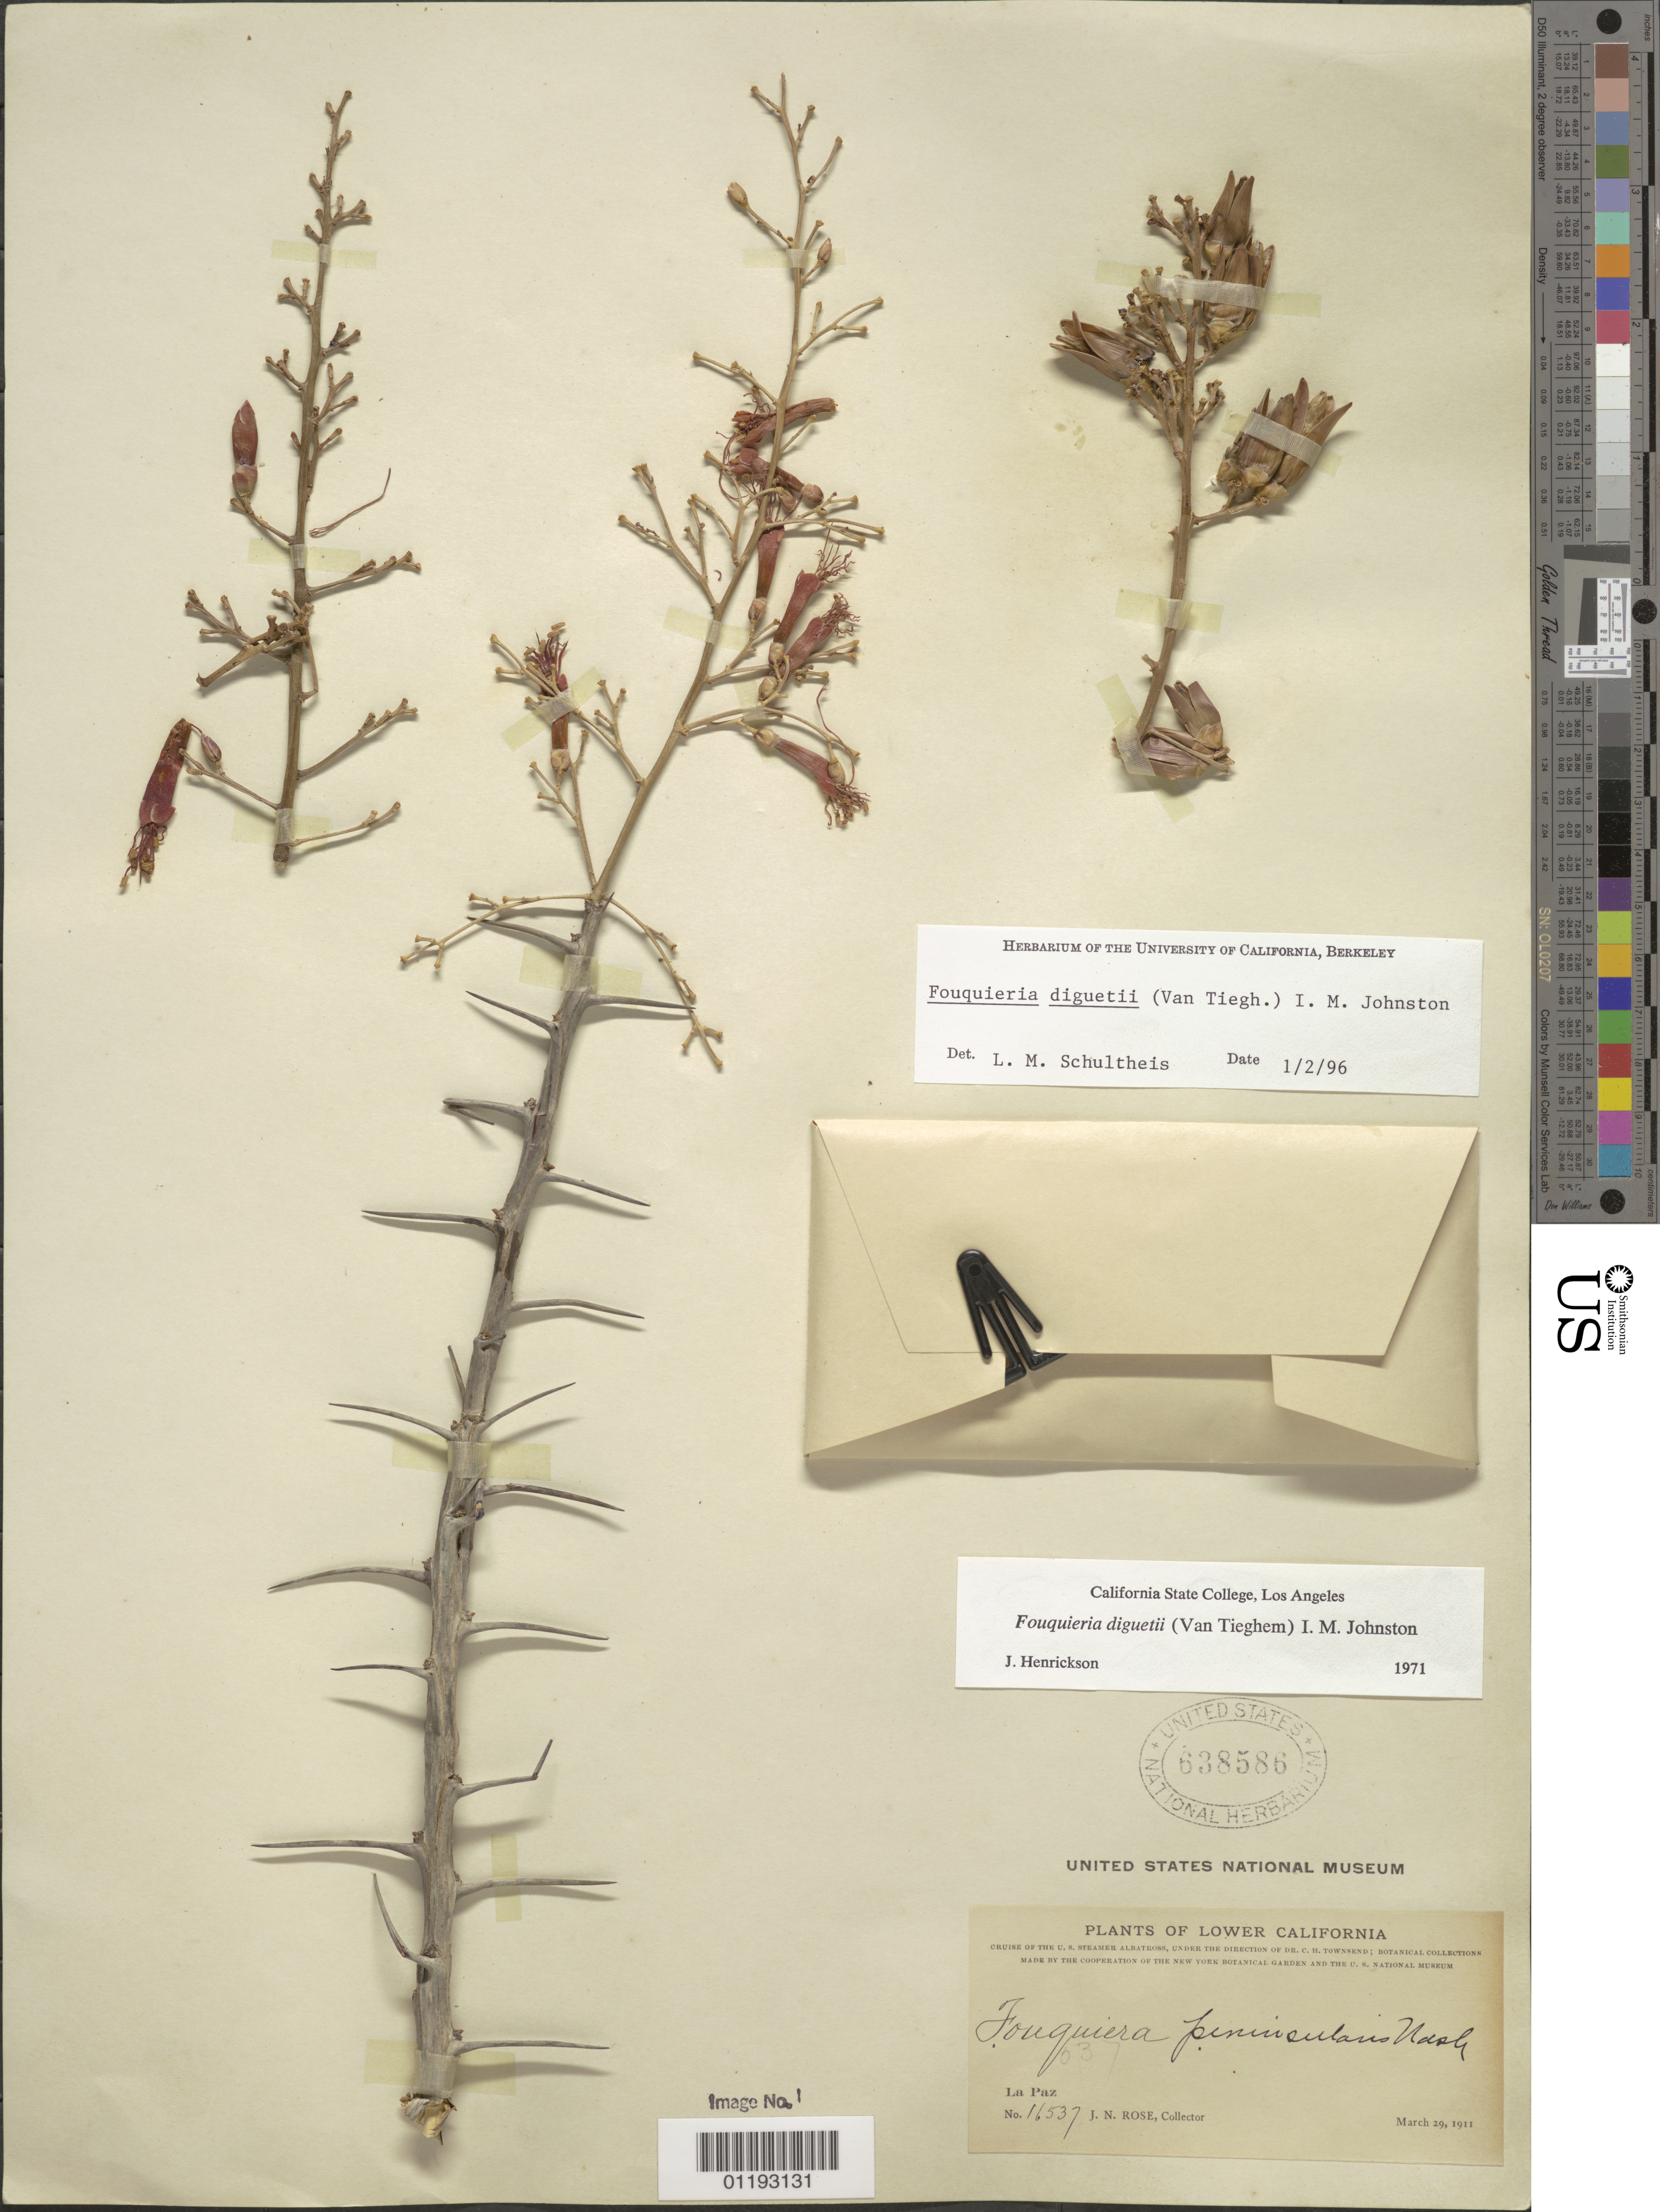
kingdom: Plantae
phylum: Tracheophyta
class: Magnoliopsida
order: Ericales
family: Fouquieriaceae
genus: Fouquieria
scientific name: Fouquieria diguetii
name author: (Tiegh.) I.M. Johnst.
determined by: Henrickson, James, (CSLA), California State University at Los Angeles (UNITED STATES)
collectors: J. N. Rose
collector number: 16537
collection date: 1911-03-29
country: Mexico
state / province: Baja California Sur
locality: La Paz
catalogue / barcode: US 638586